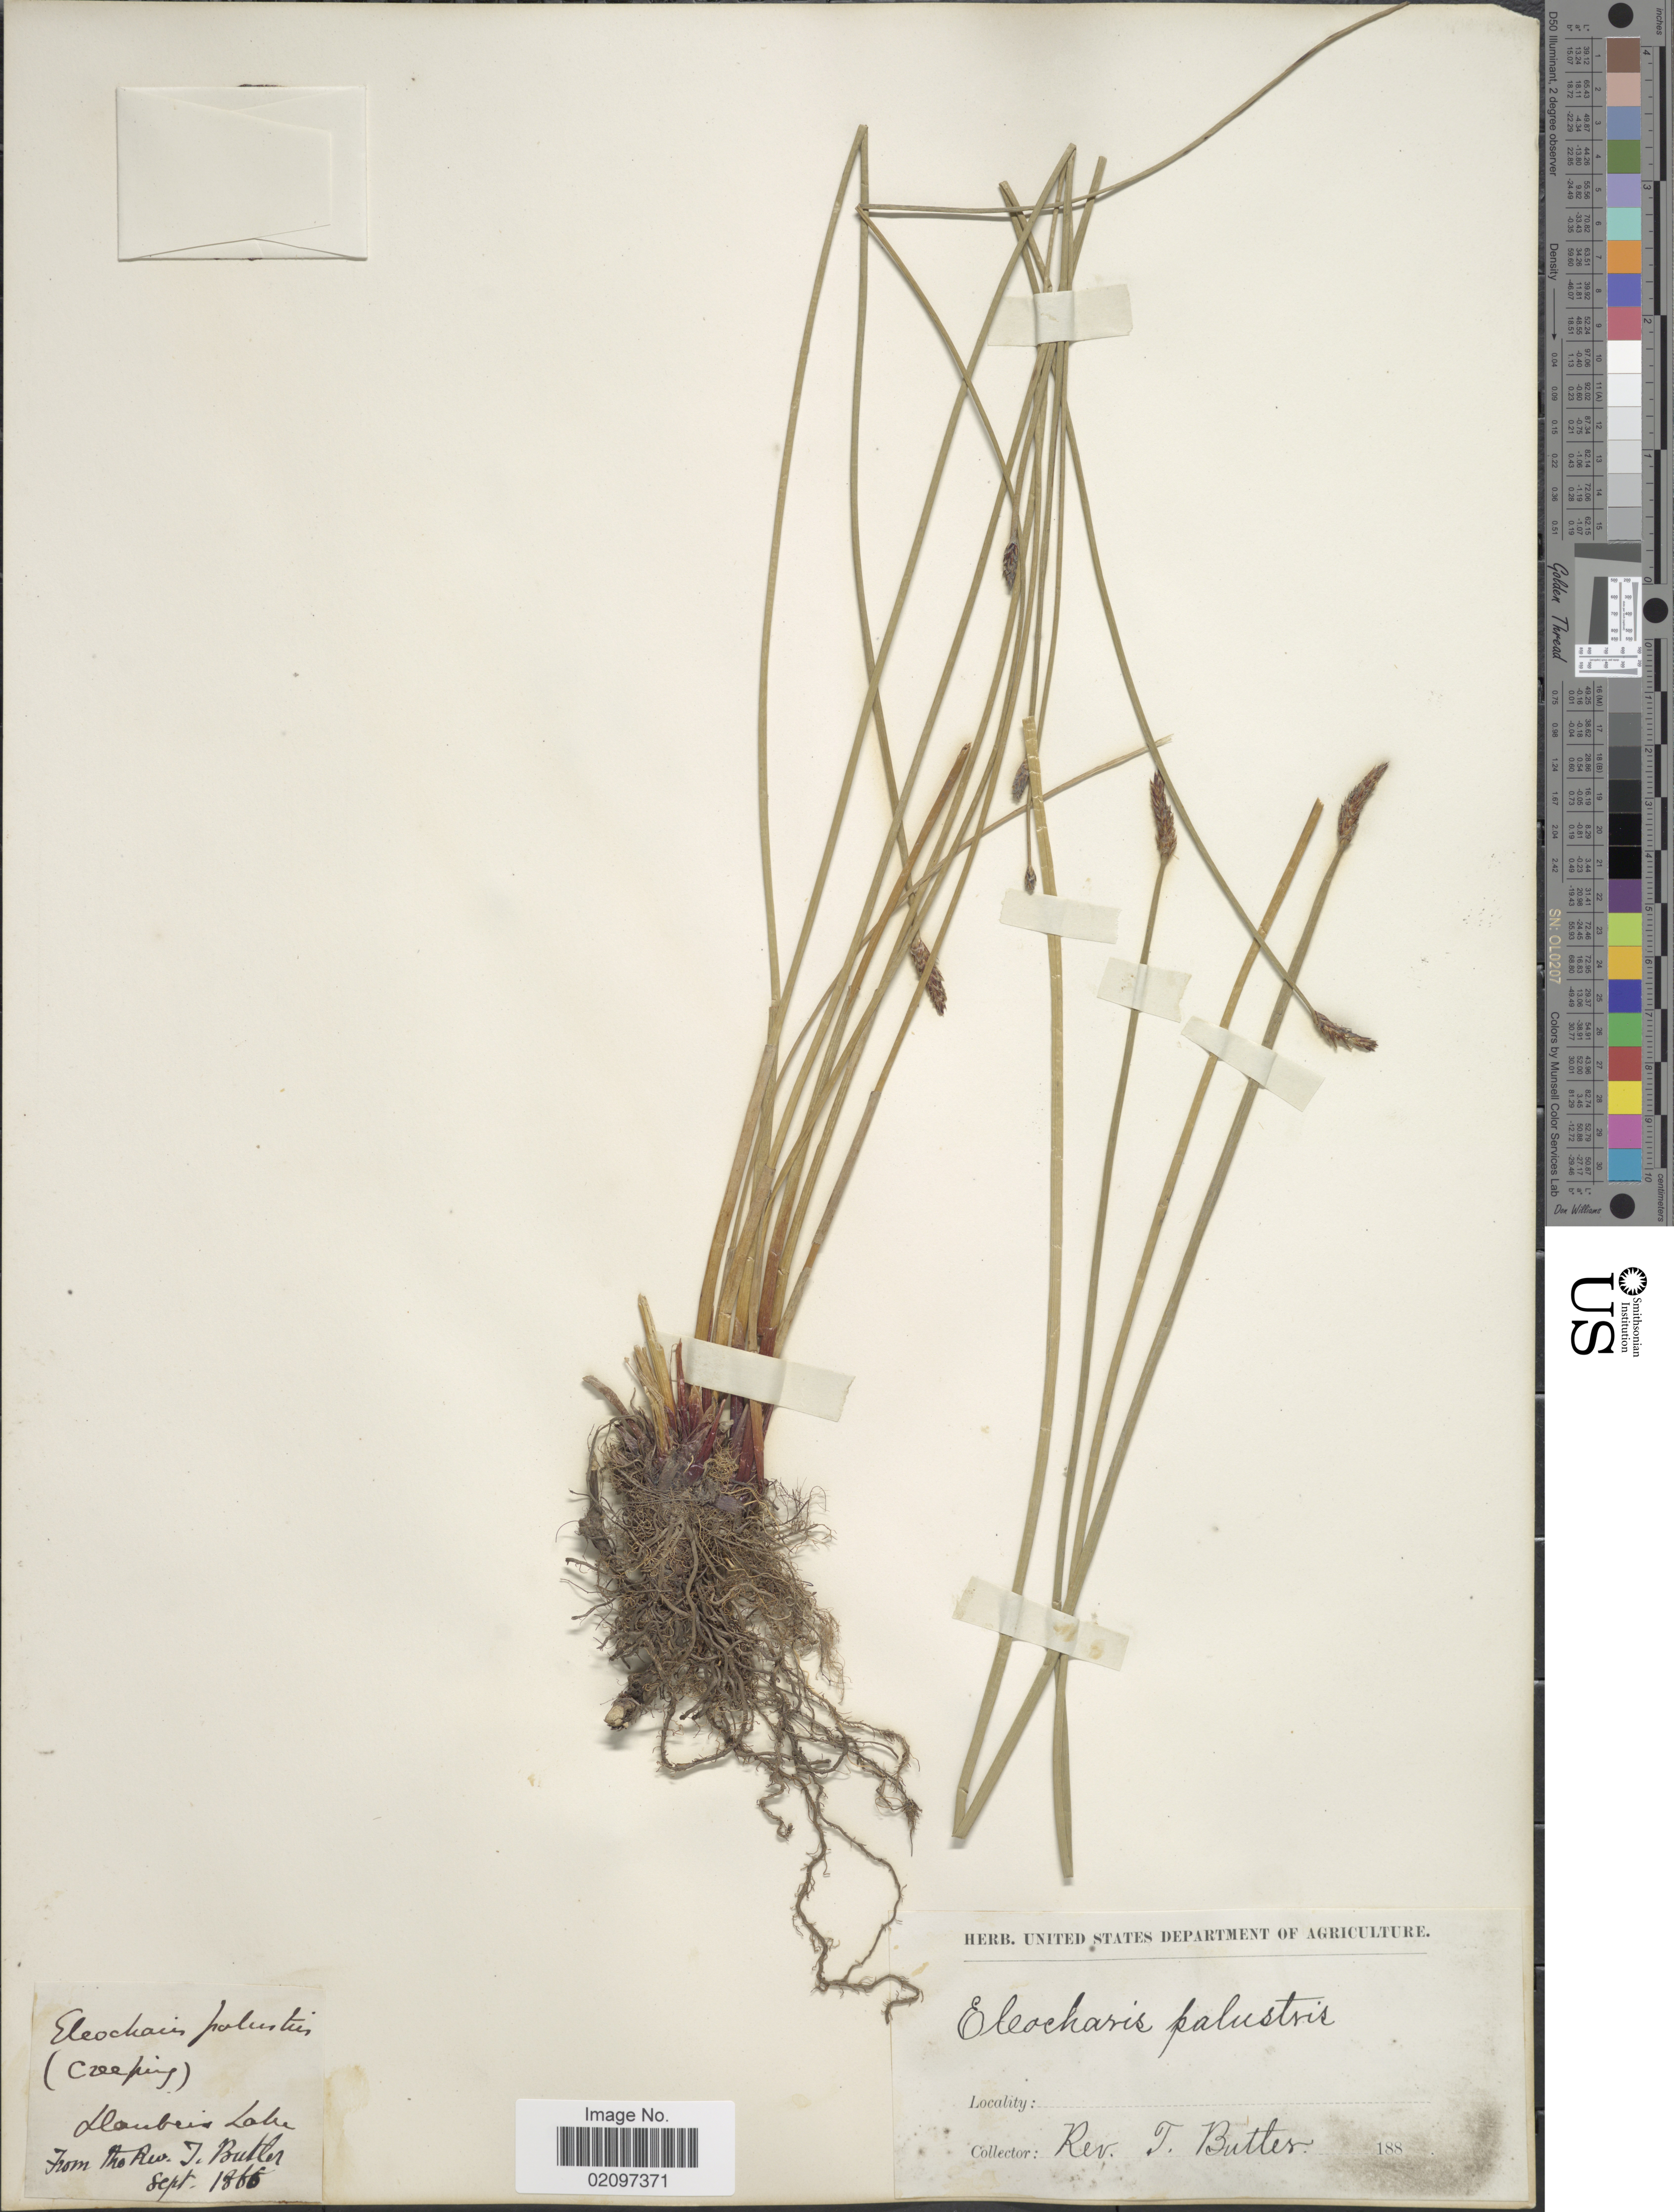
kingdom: Plantae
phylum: Tracheophyta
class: Liliopsida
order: Poales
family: Cyperaceae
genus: Eleocharis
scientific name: Eleocharis palustris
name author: (L.) Roem. & Schult.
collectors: T. Butler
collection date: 1866-09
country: Switzerland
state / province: Vaud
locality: Dubois Lake